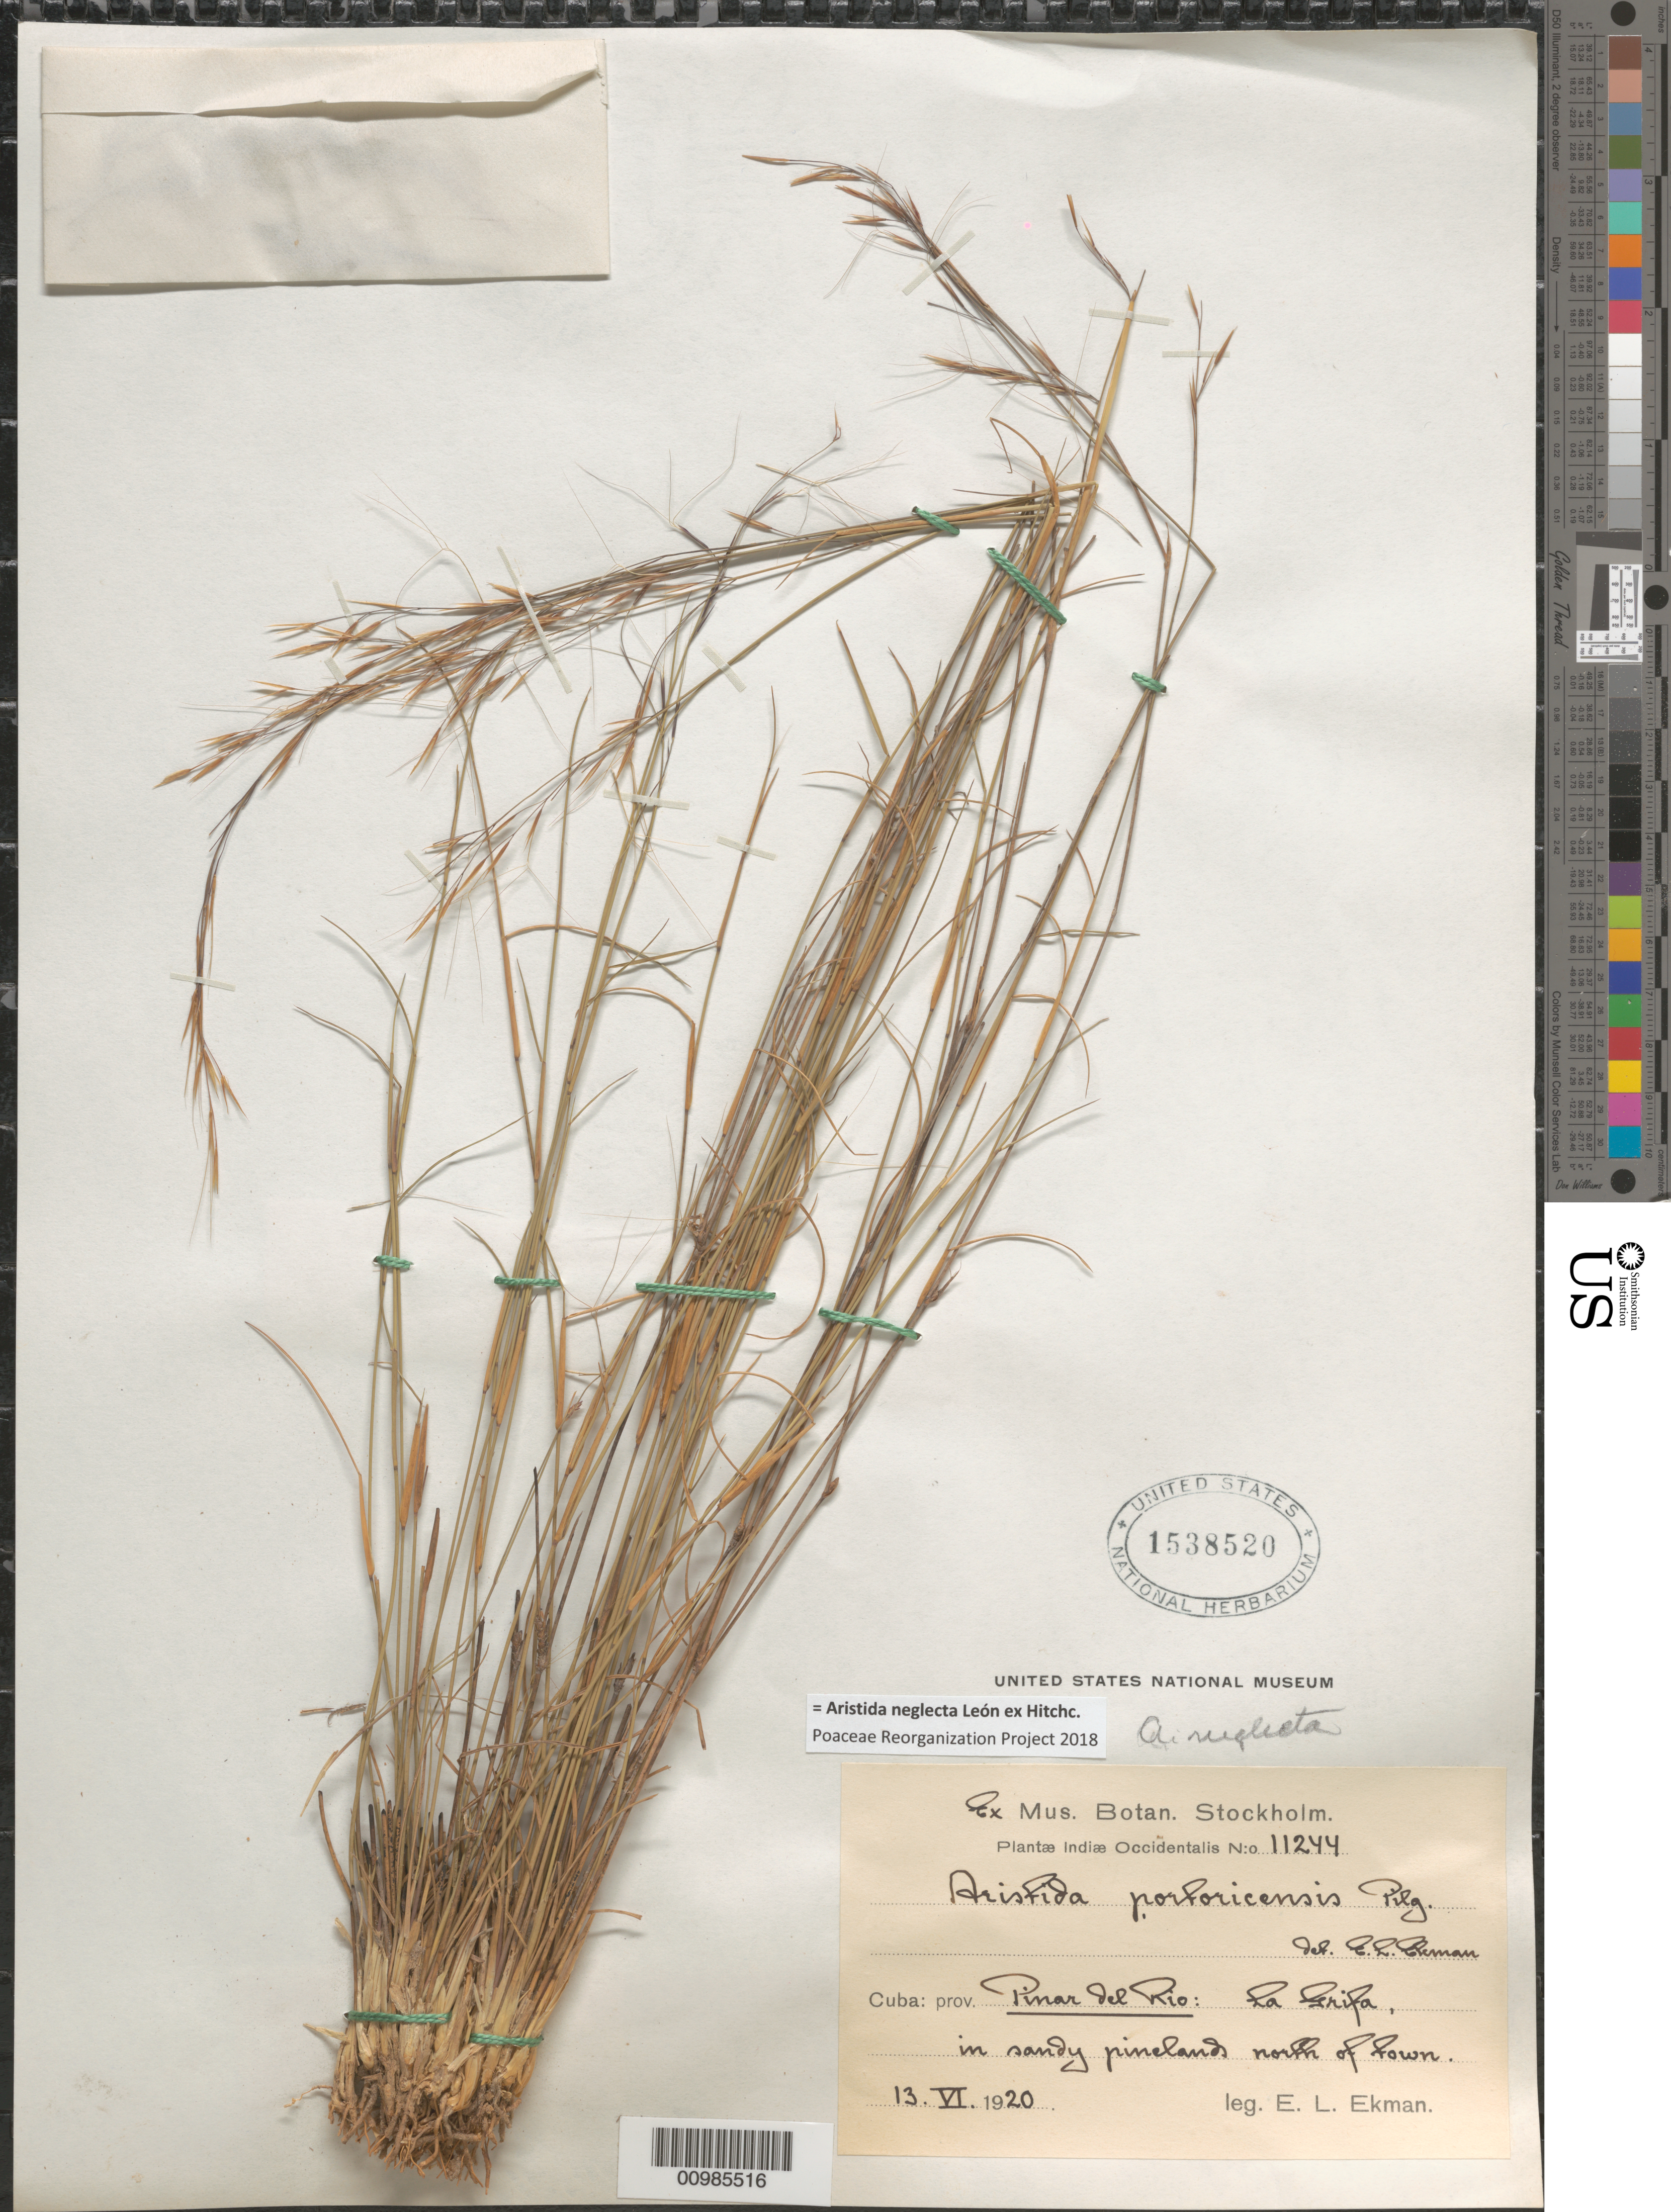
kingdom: Plantae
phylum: Tracheophyta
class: Liliopsida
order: Poales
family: Poaceae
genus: Aristida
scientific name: Aristida neglecta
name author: León ex Hitchc.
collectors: E. L. Ekman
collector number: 11244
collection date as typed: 13 Jun 1920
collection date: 1920-06-13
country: Cuba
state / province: Pinar del Rio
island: Cuba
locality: Le Grifa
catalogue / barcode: US 1538520